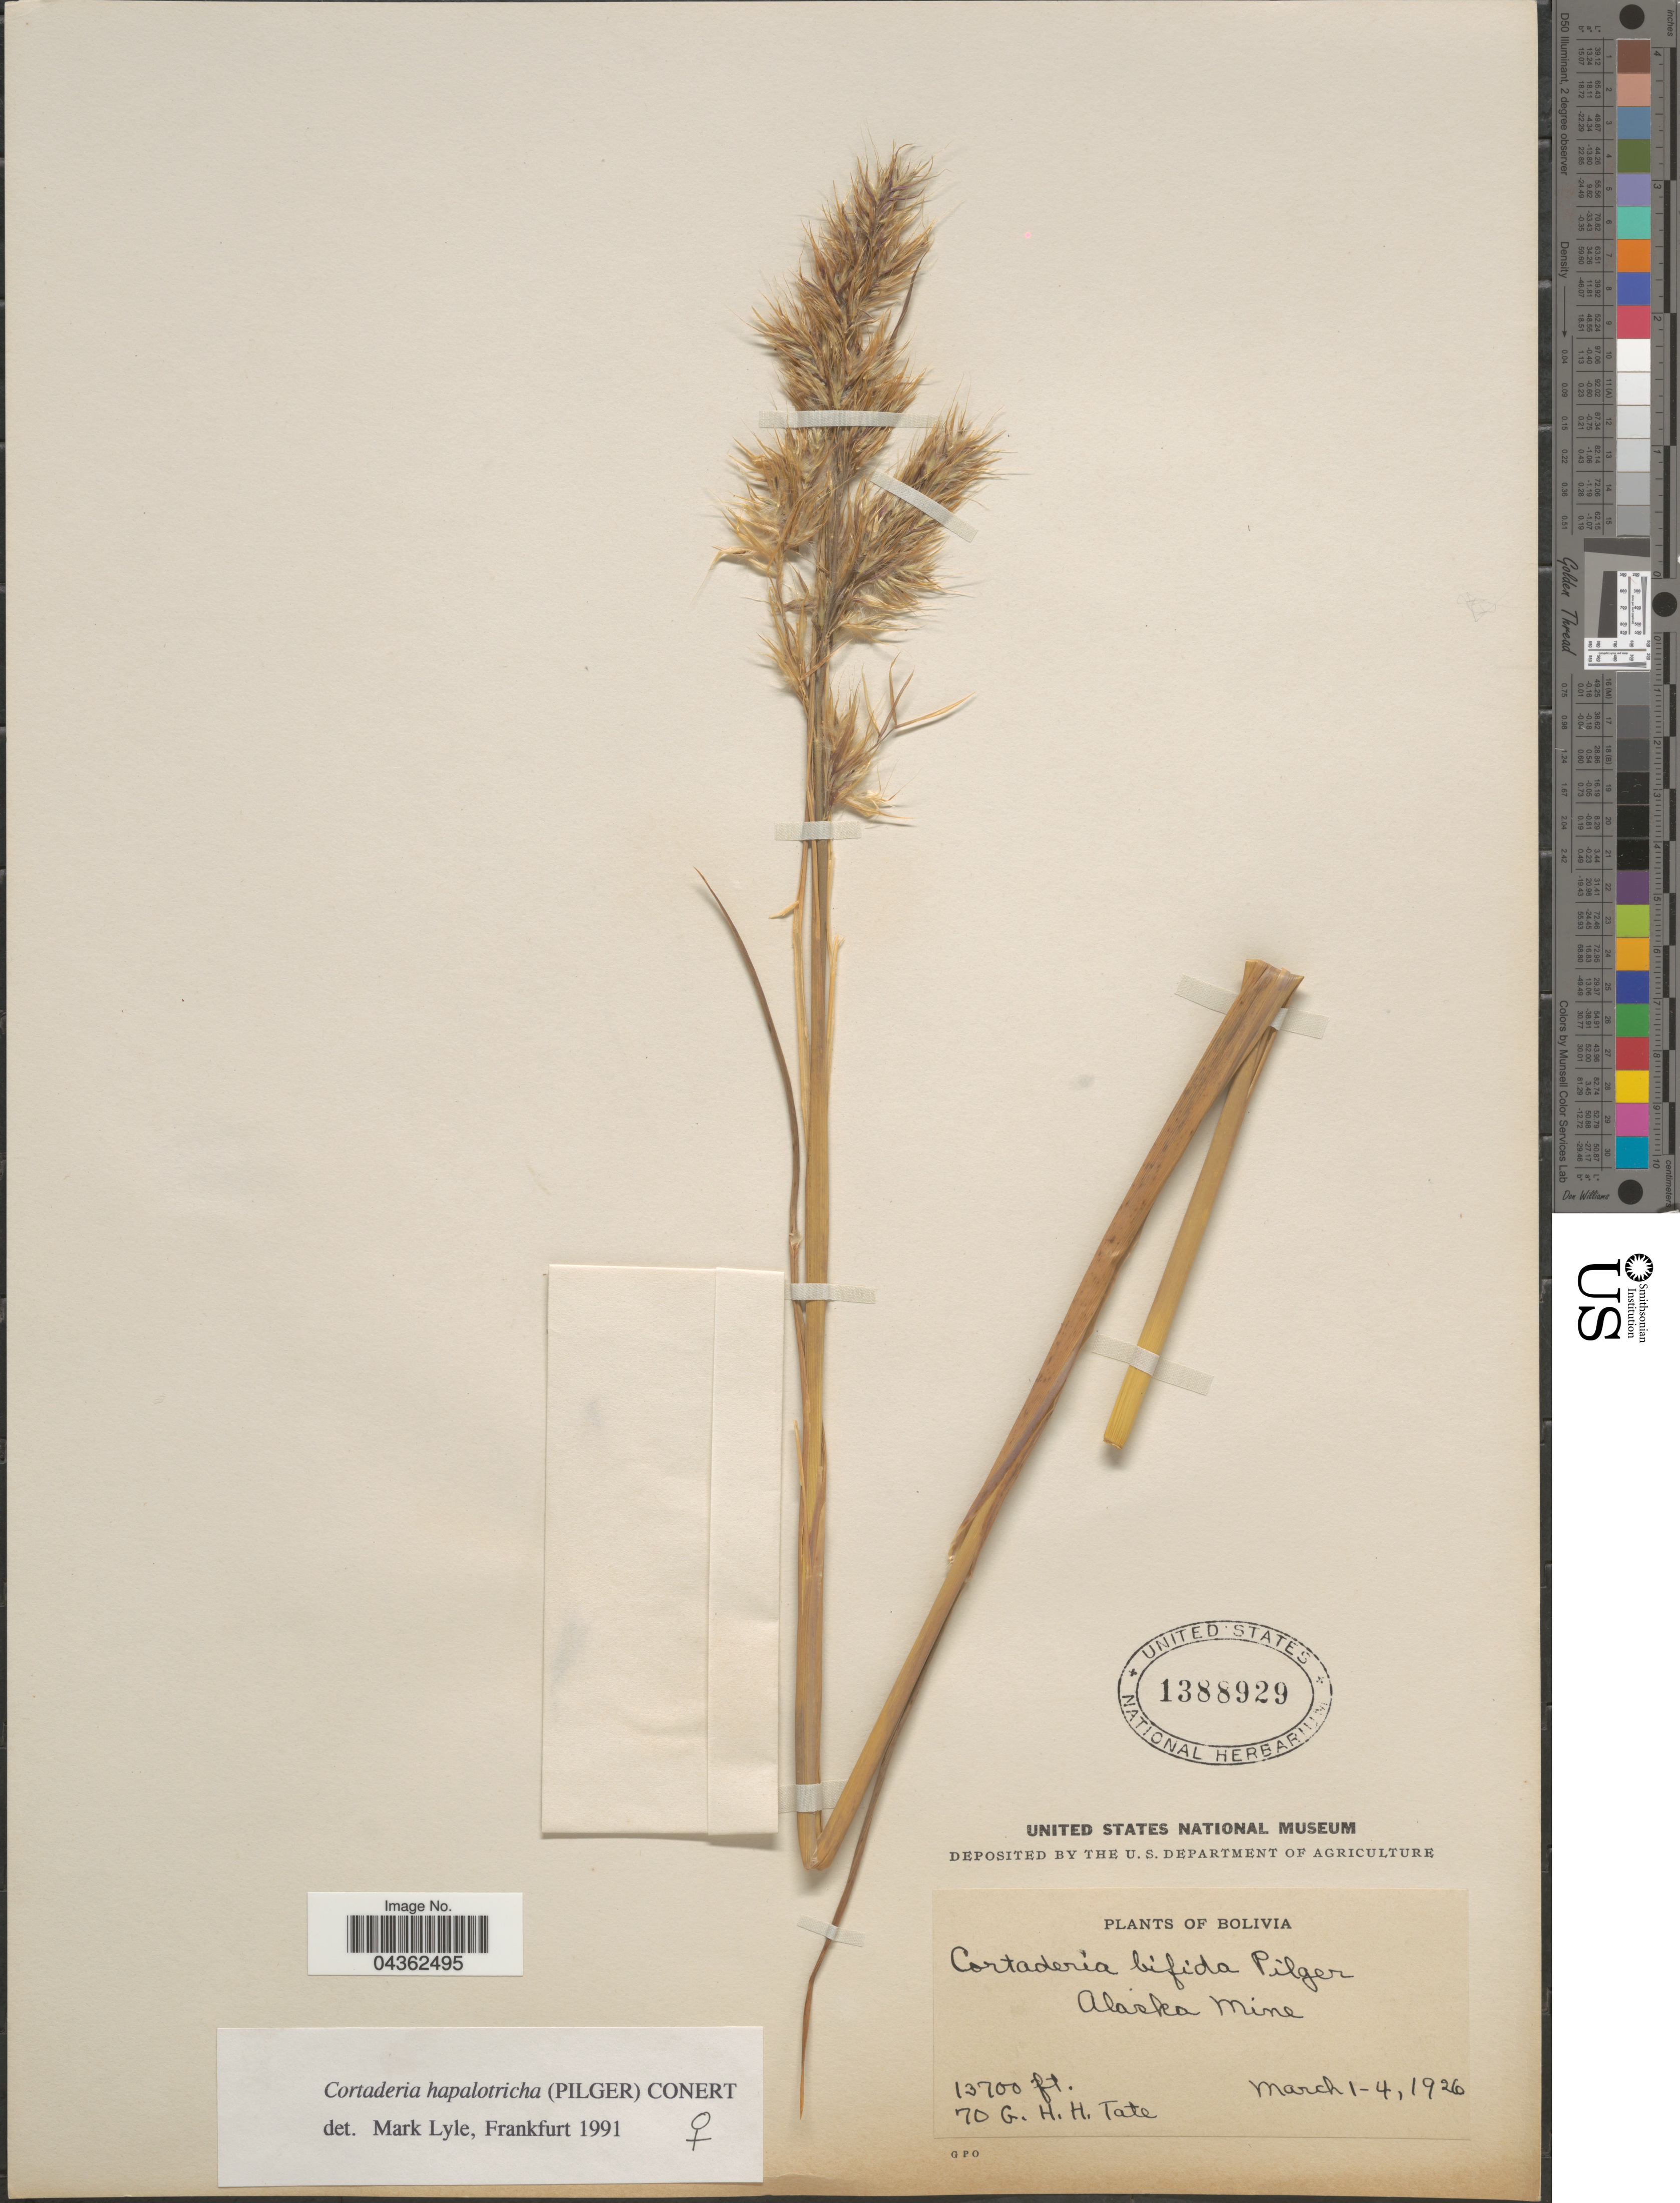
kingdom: Plantae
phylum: Tracheophyta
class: Liliopsida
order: Poales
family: Poaceae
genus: Cortaderia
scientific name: Cortaderia hapalotricha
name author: (Pilg.) Conert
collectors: G. H. H.Tate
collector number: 70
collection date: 1926-03-01/1926-03-04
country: Bolivia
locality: Alaska Mine.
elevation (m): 4176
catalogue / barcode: US 1388929